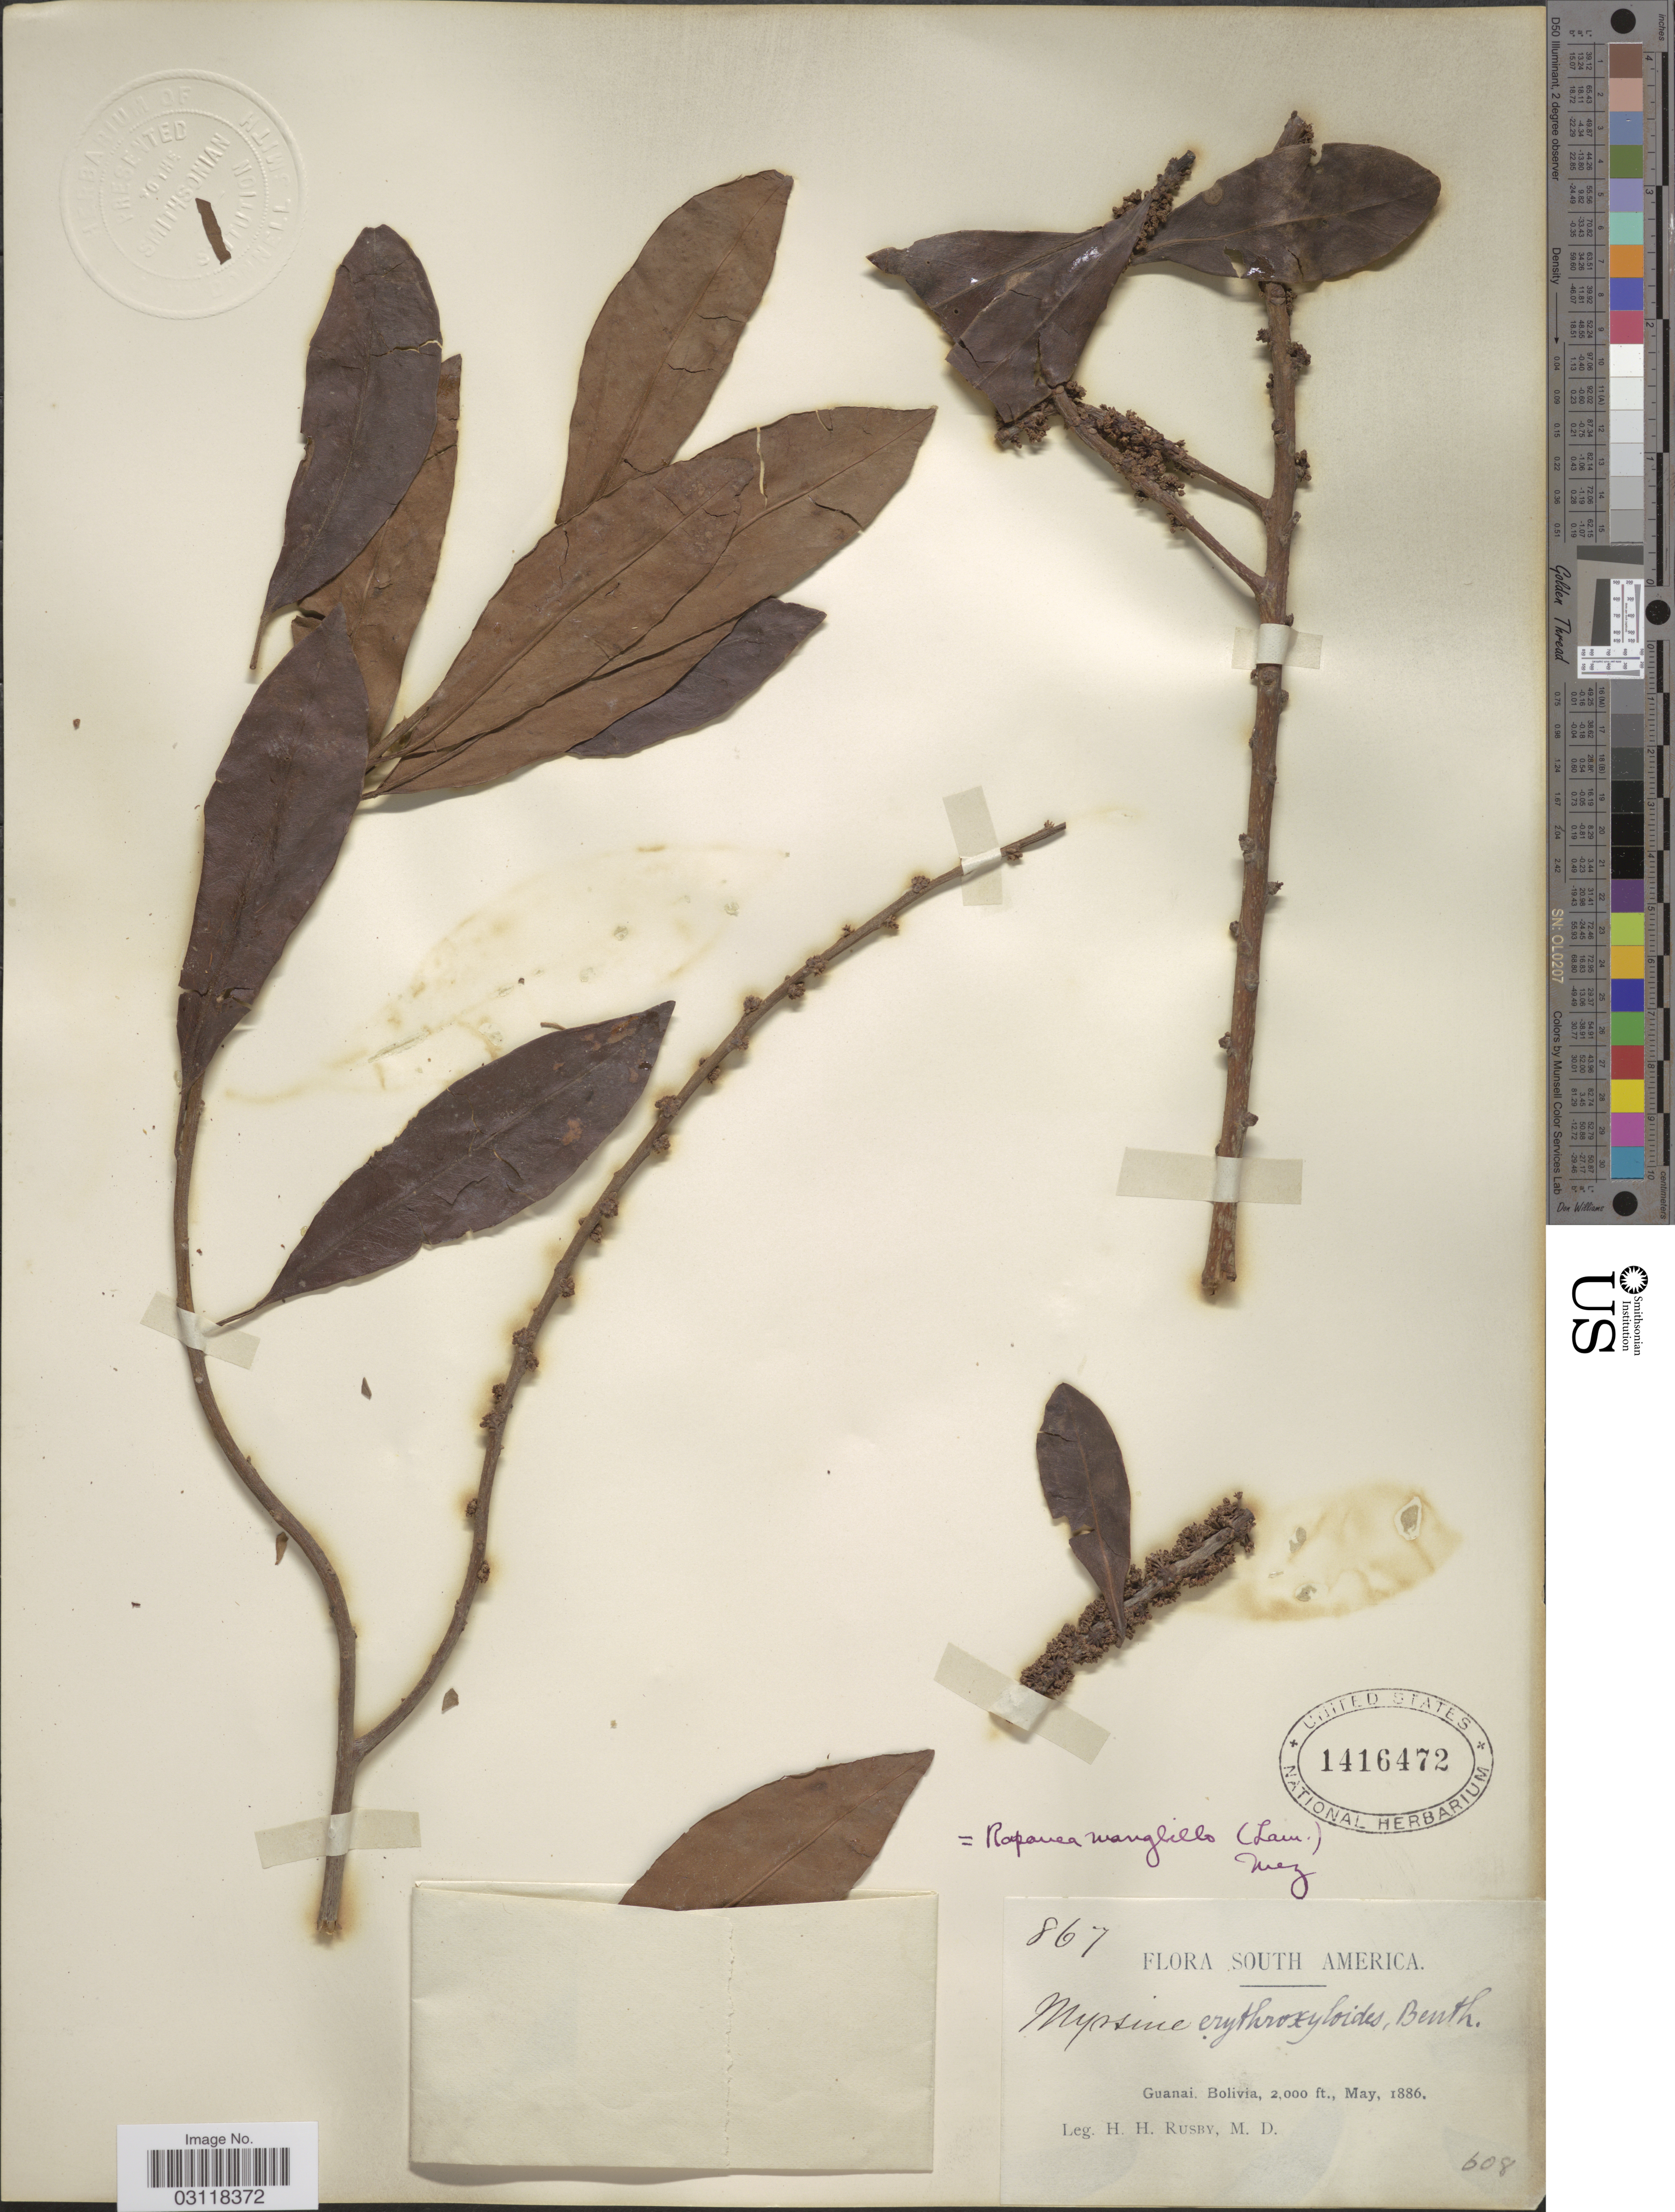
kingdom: Plantae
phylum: Tracheophyta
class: Magnoliopsida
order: Ericales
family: Primulaceae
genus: Rapanea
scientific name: Rapanea manglillo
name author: (Lam.) Mez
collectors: H. H. Rusby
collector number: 867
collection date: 1886-05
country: Bolivia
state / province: La Páz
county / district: Larecaja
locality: Guanay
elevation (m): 610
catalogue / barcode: US 1416472